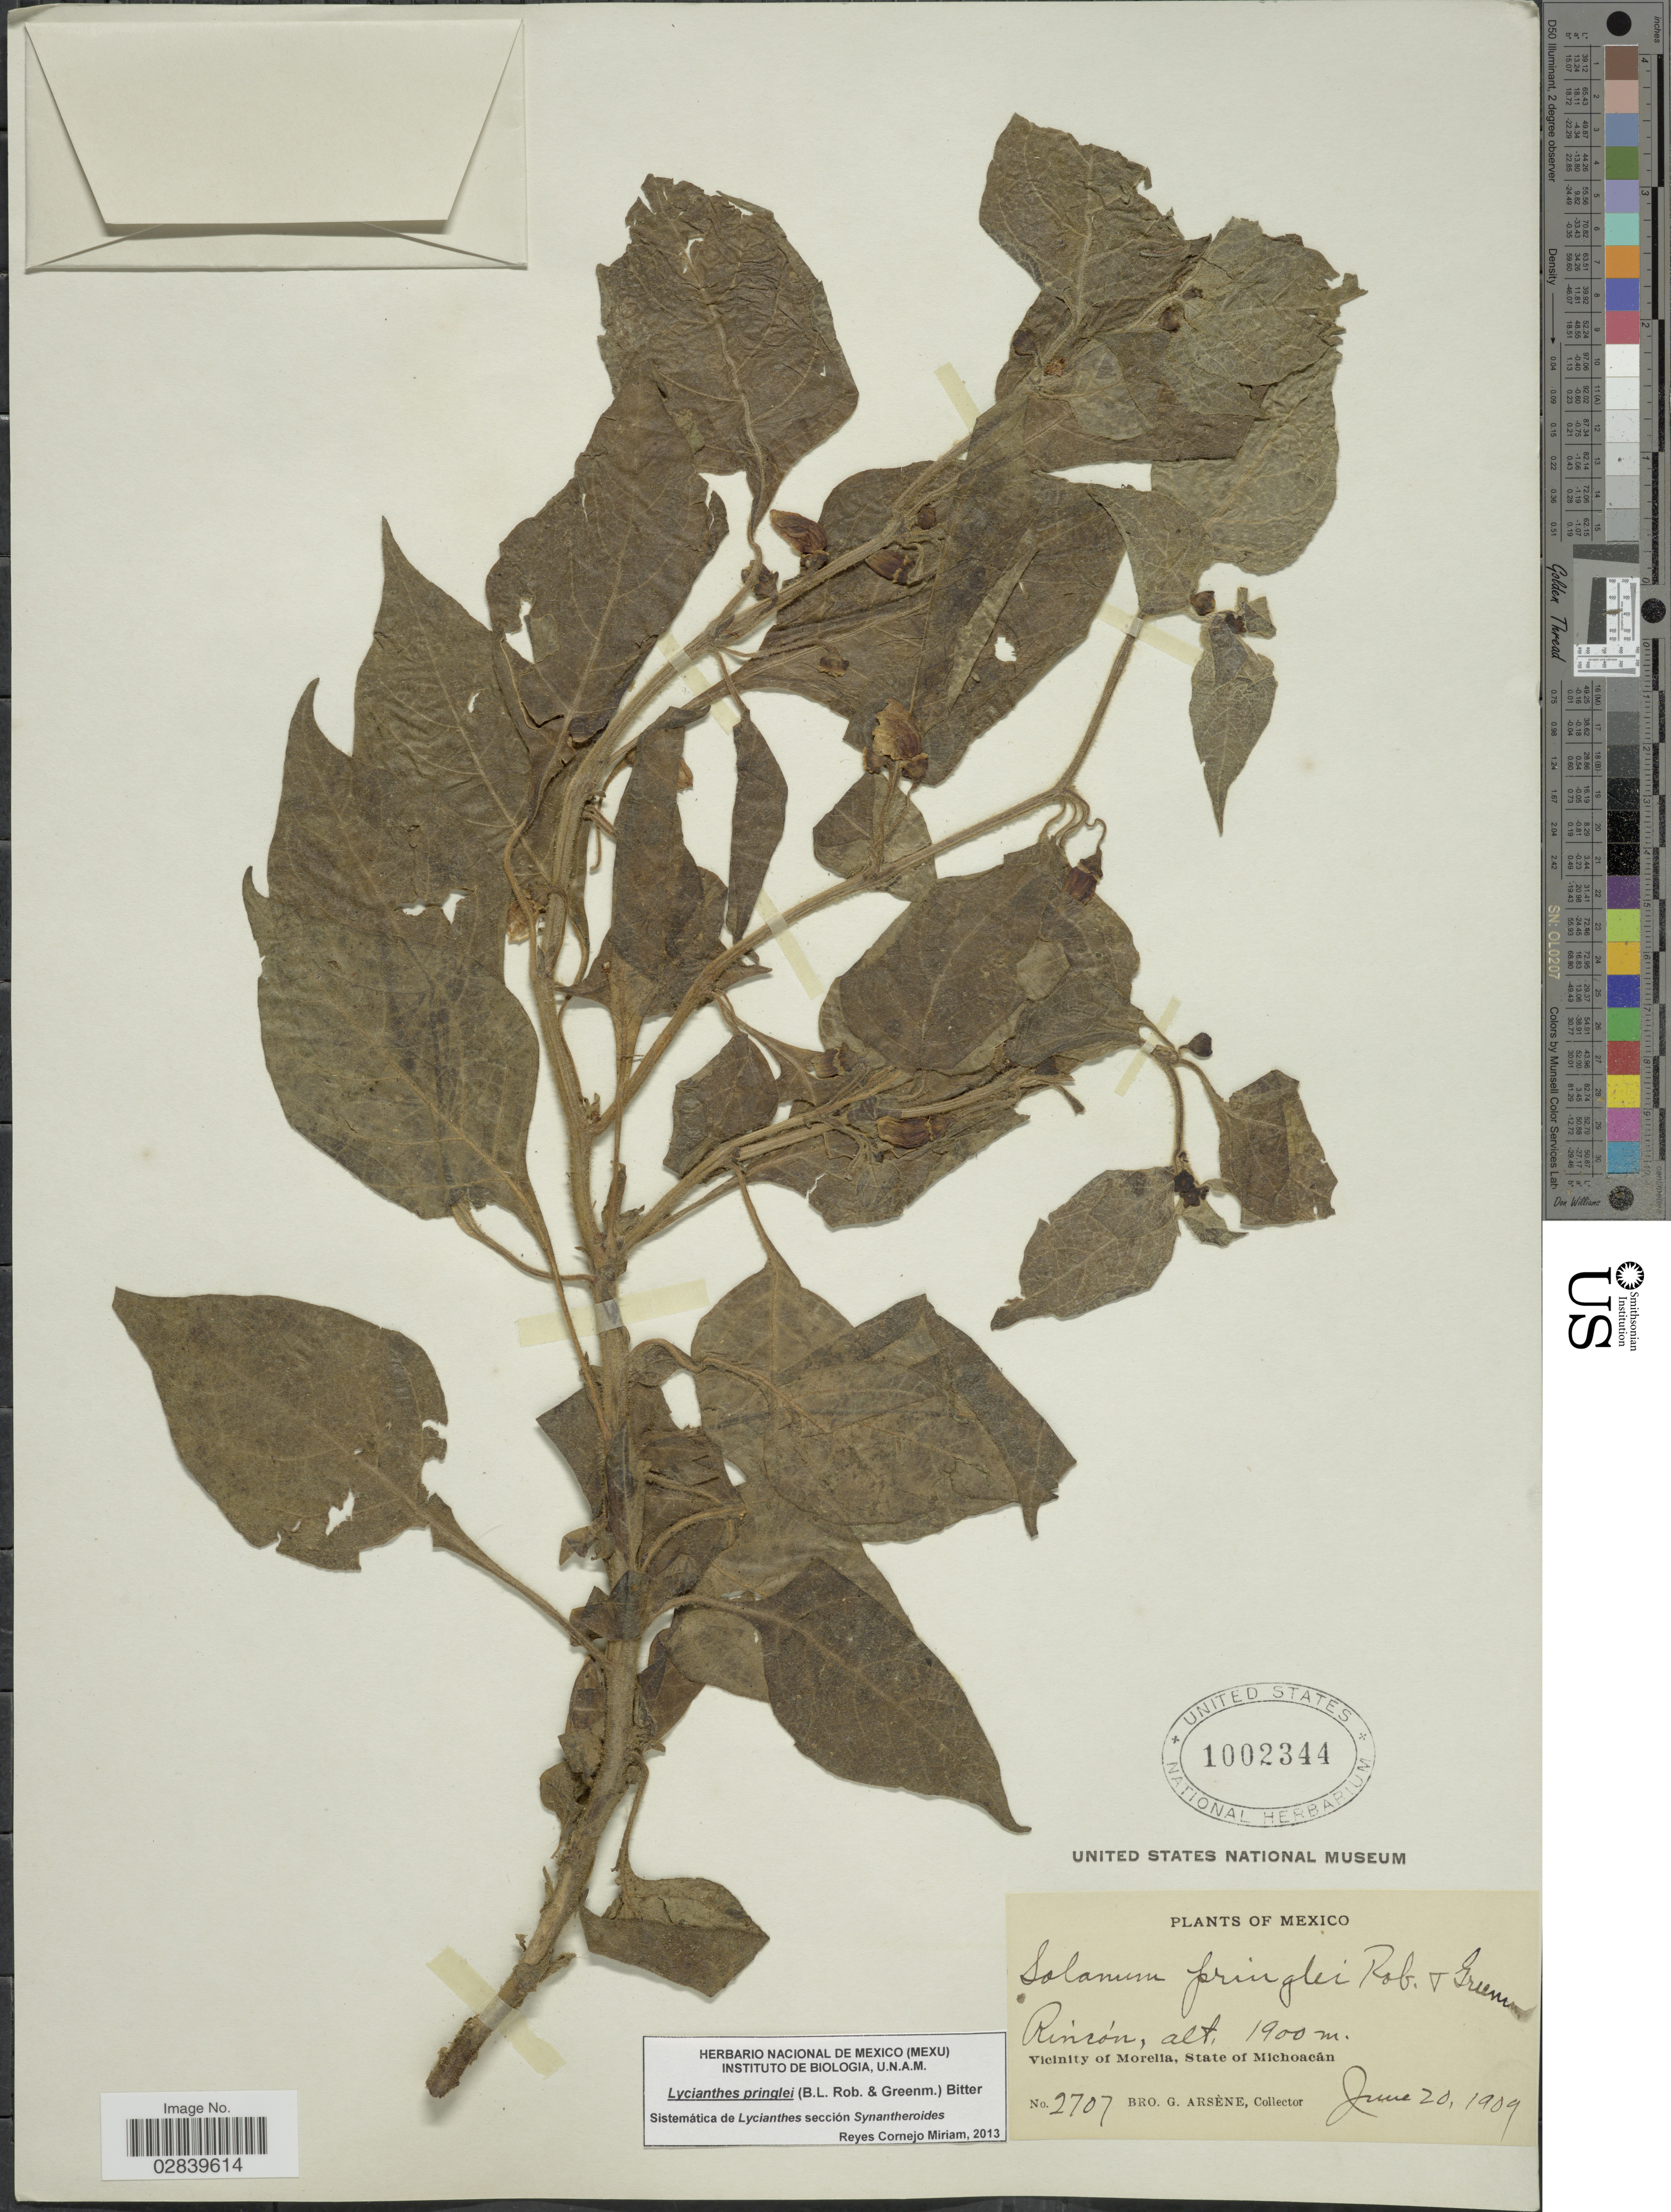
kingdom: Plantae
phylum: Tracheophyta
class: Magnoliopsida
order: Solanales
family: Solanaceae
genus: Lycianthes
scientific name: Lycianthes pringlei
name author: (B.L. Rob. & Greenm.) Bitter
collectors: Bro. G. Arsène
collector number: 2707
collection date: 1909-06-20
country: Mexico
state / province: Michoacán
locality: Rincón, Vicinity of Morelia.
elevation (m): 1900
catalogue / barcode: US 1002344